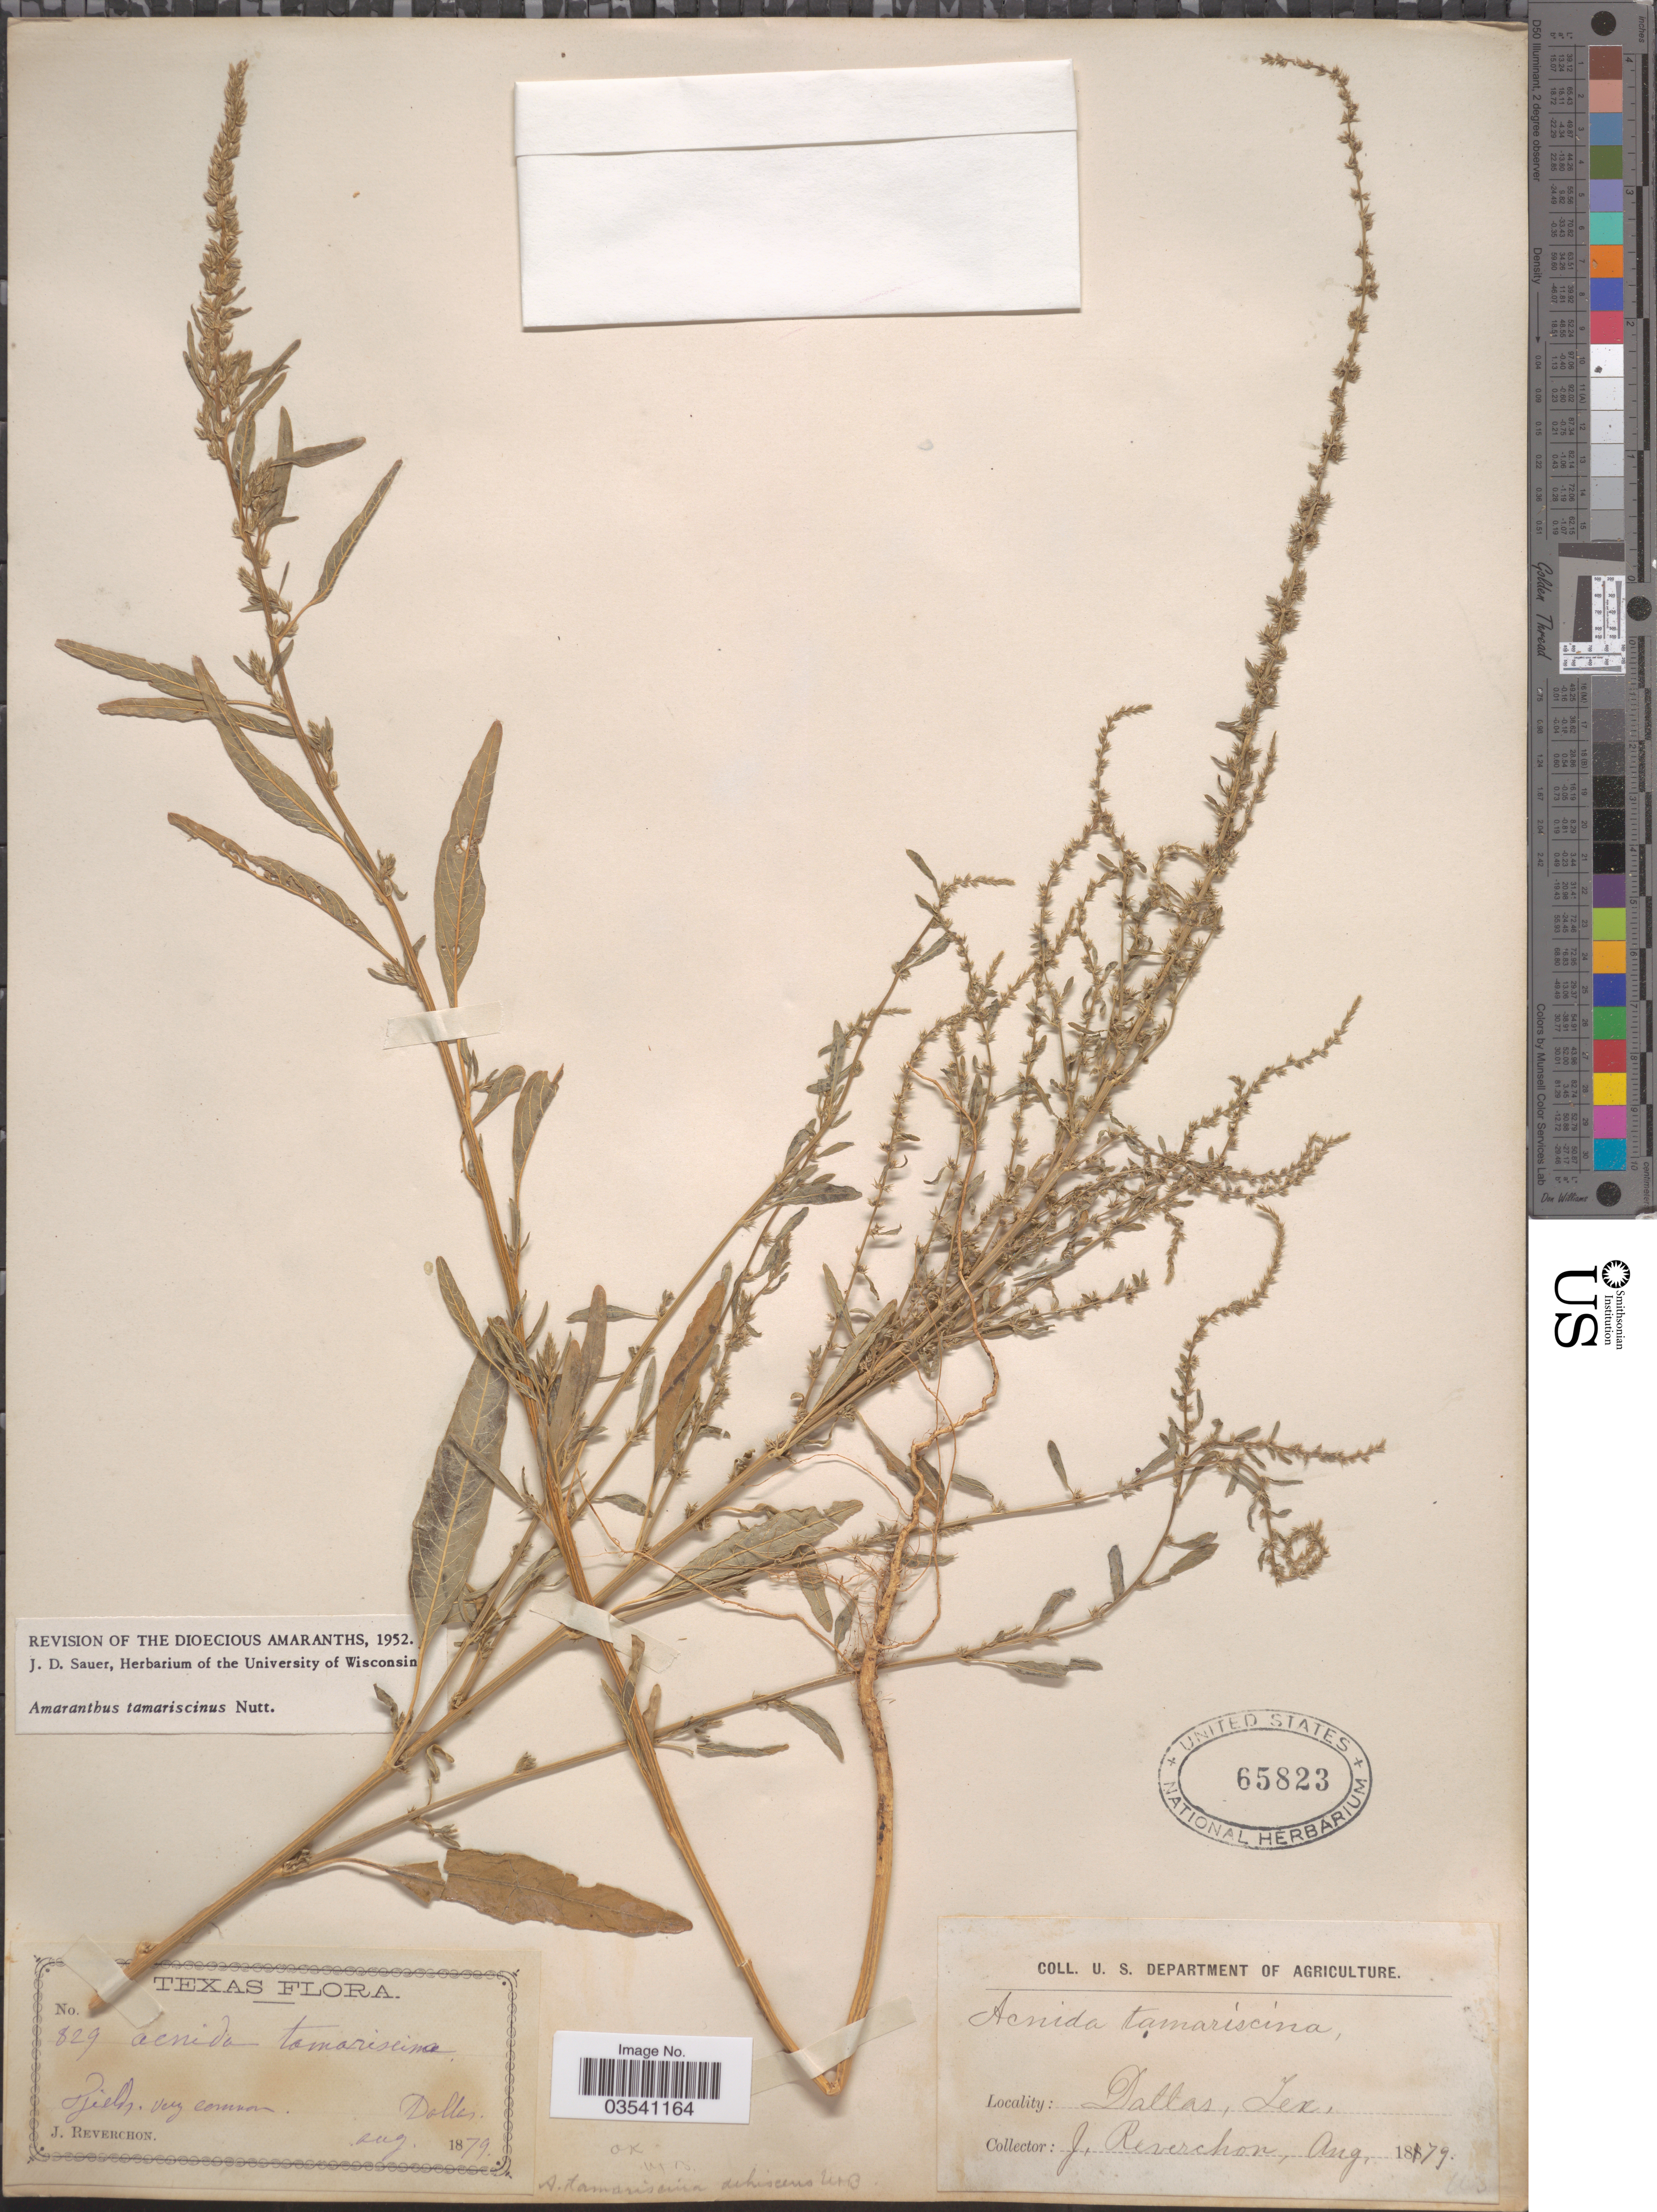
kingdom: Plantae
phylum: Tracheophyta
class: Magnoliopsida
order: Caryophyllales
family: Amaranthaceae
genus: Amaranthus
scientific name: Amaranthus tamariscinus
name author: Nutt.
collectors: J. Reverchon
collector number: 829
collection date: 1879-08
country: United States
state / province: Texas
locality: Dallas.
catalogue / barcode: US 65823